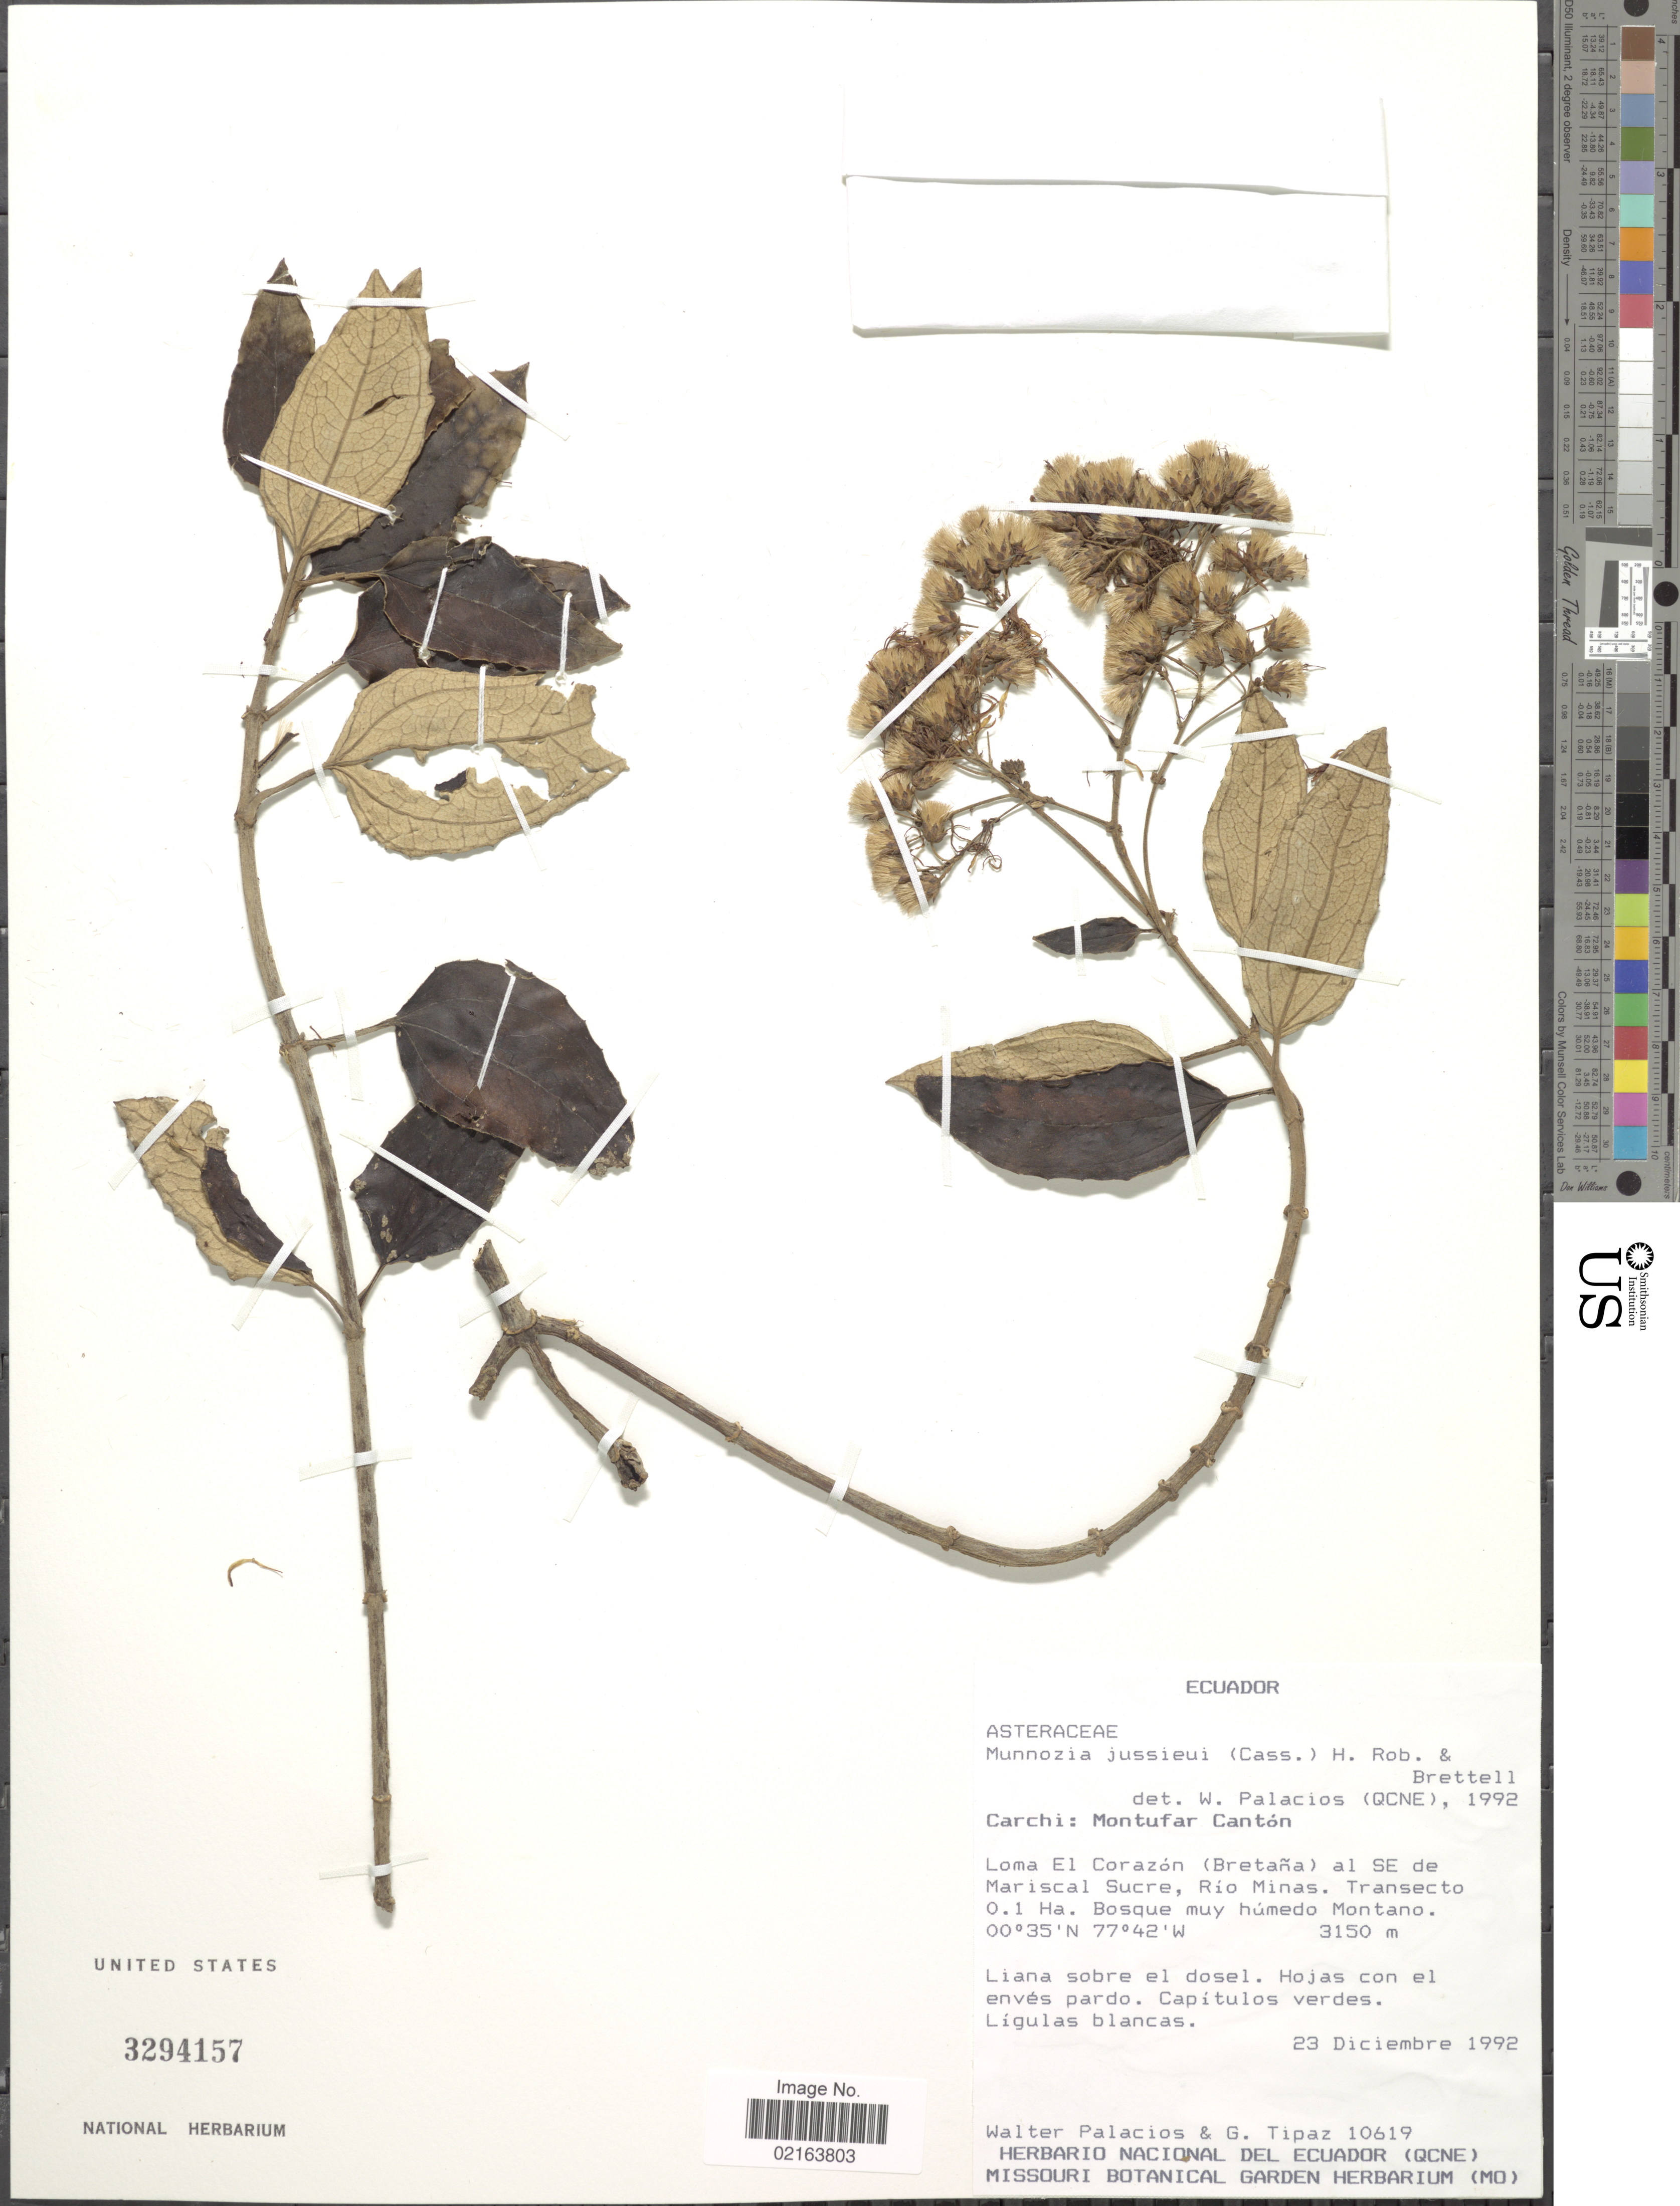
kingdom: Plantae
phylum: Tracheophyta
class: Magnoliopsida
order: Asterales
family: Asteraceae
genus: Munnozia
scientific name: Munnozia jussieui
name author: (Cass.) H. Rob. & Brettell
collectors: W. Palacios & G. Tipaz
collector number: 10619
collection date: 1992-12-23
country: Ecuador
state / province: Carchi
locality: Carchi: Montufar Canton, Loma El Corazon (Bretana) al Se de Mariscal Sucre, Rio Minas, Transecto 0.1 Ha.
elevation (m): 3150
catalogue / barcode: US 3294157